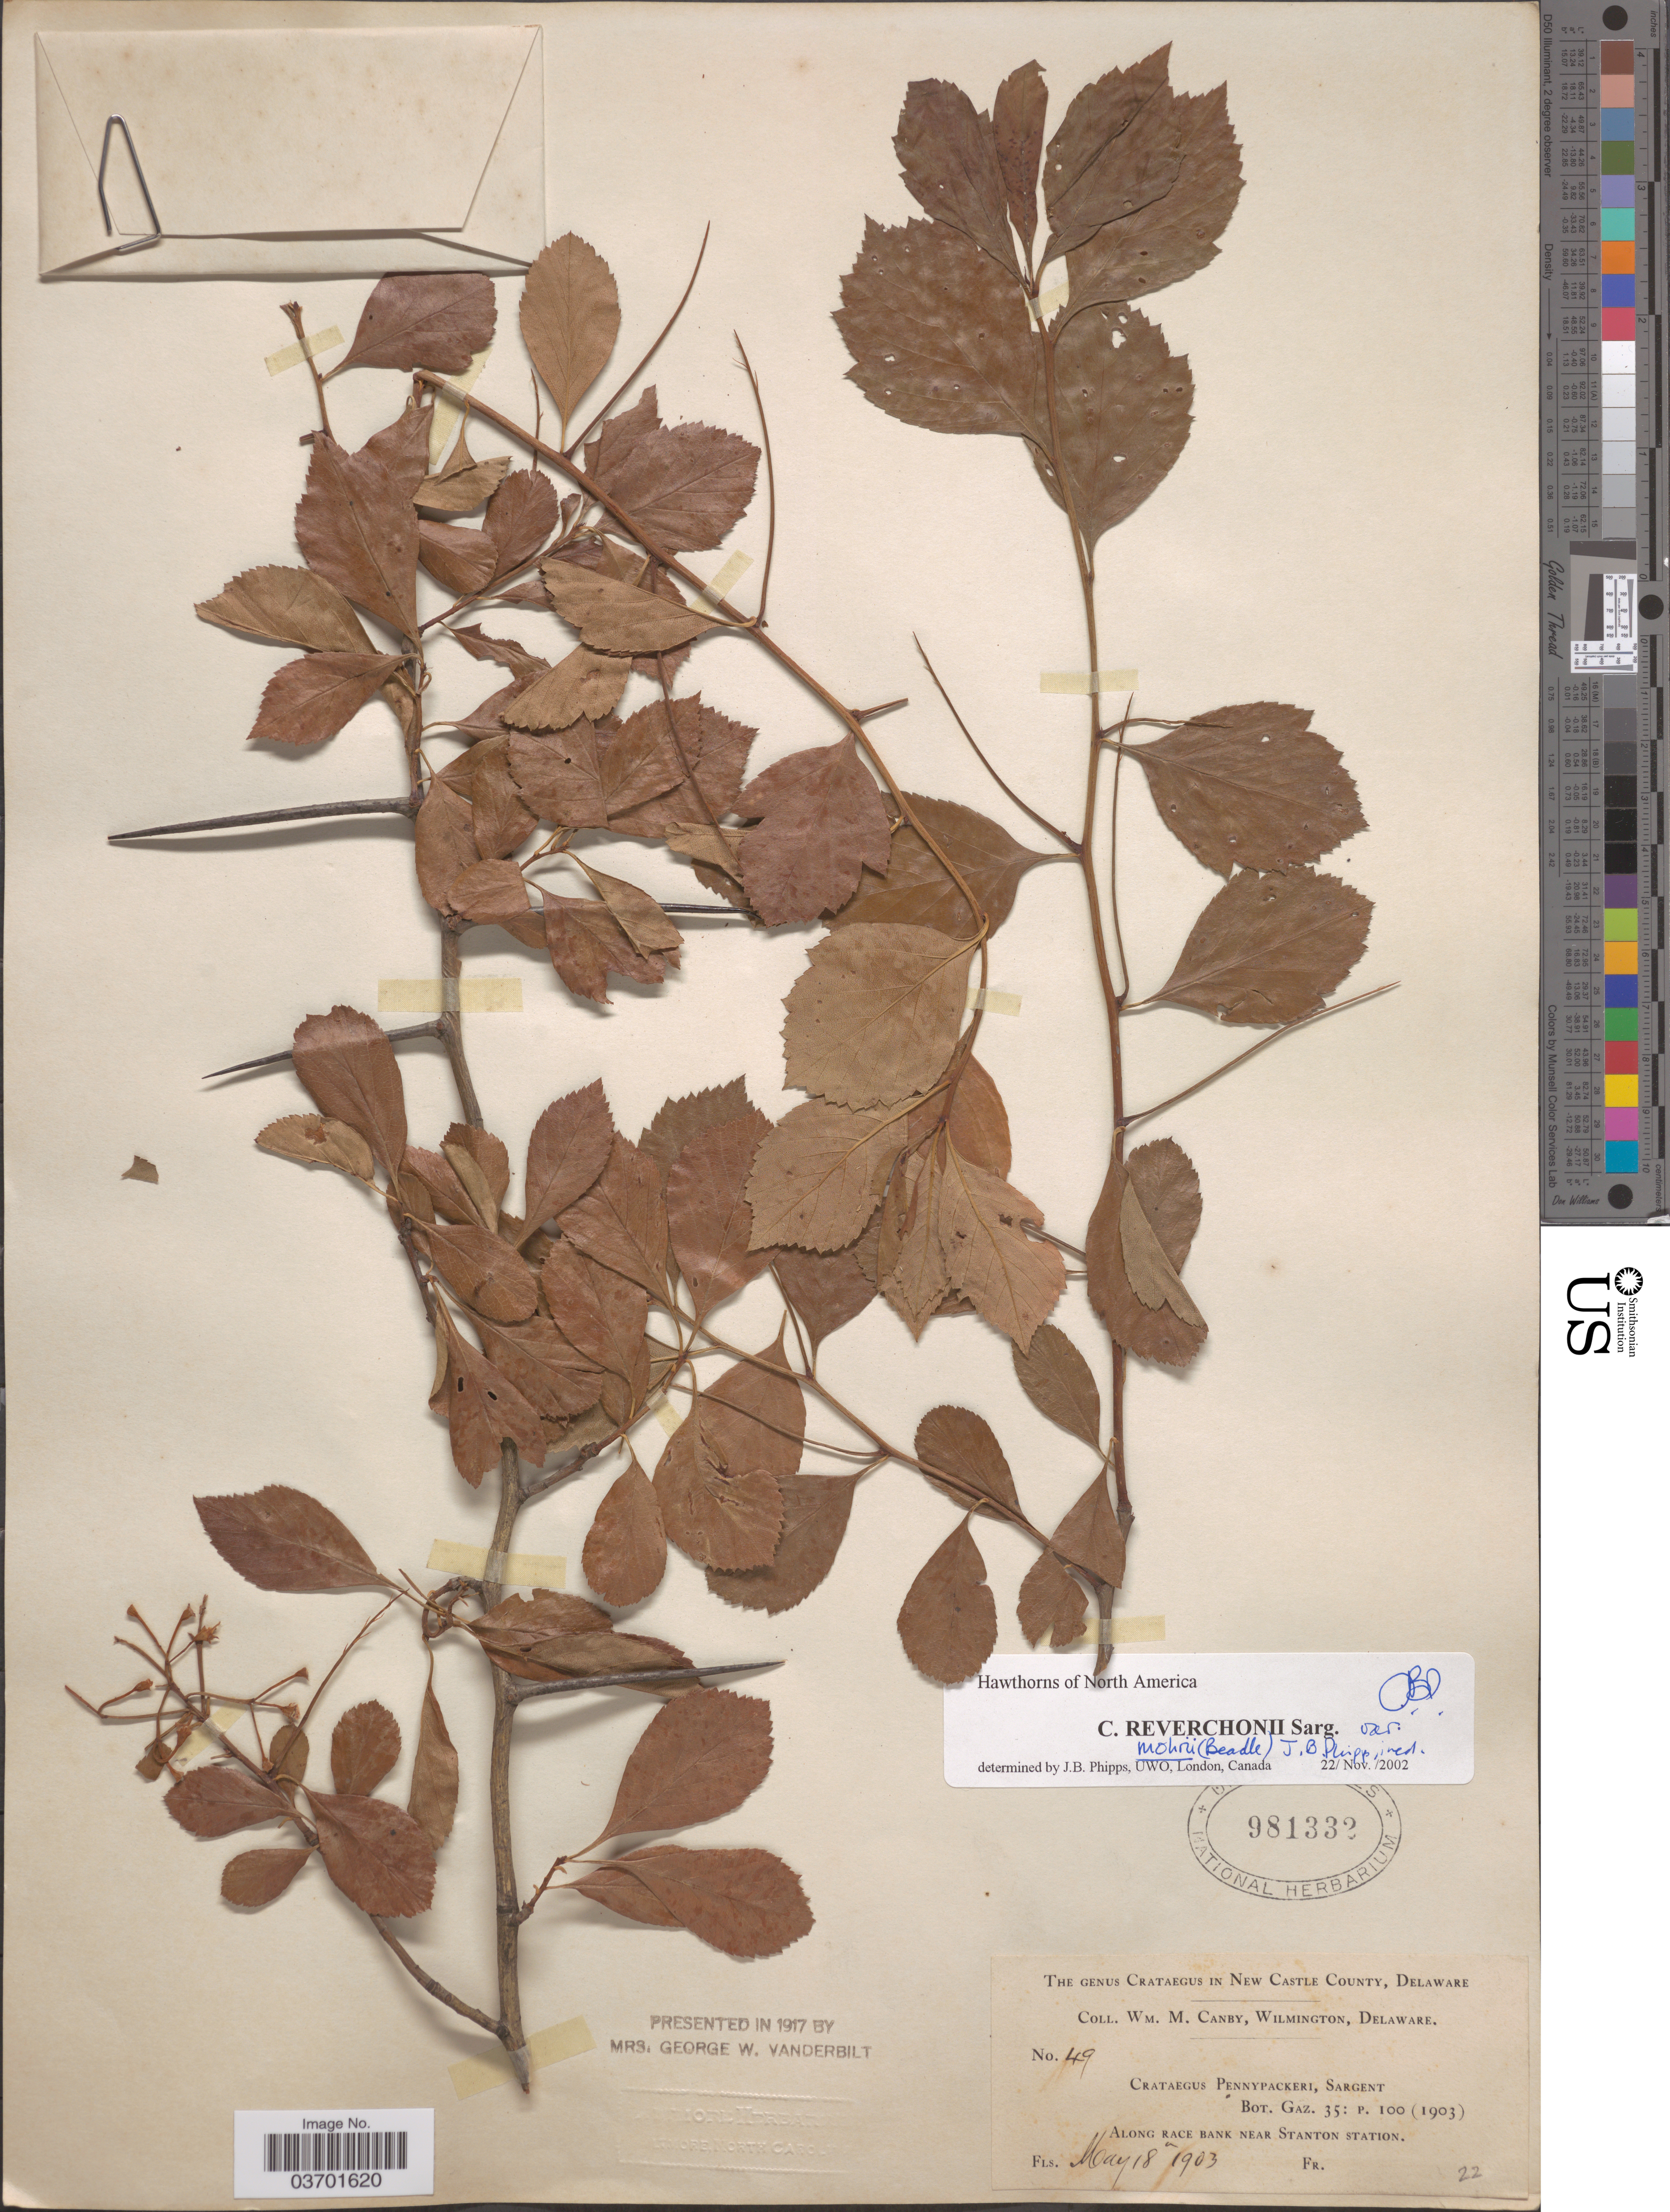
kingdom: Plantae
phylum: Tracheophyta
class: Magnoliopsida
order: Rosales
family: Rosaceae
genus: Crataegus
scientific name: Crataegus reverchonii var. mohrii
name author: (Beadle) J.B. Phipps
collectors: W. M. Canby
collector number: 49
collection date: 1903-05-18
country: United States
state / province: Delaware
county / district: New Castle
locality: In New Castle County. Along Race Bank near Stanton Station.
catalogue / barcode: US 981332